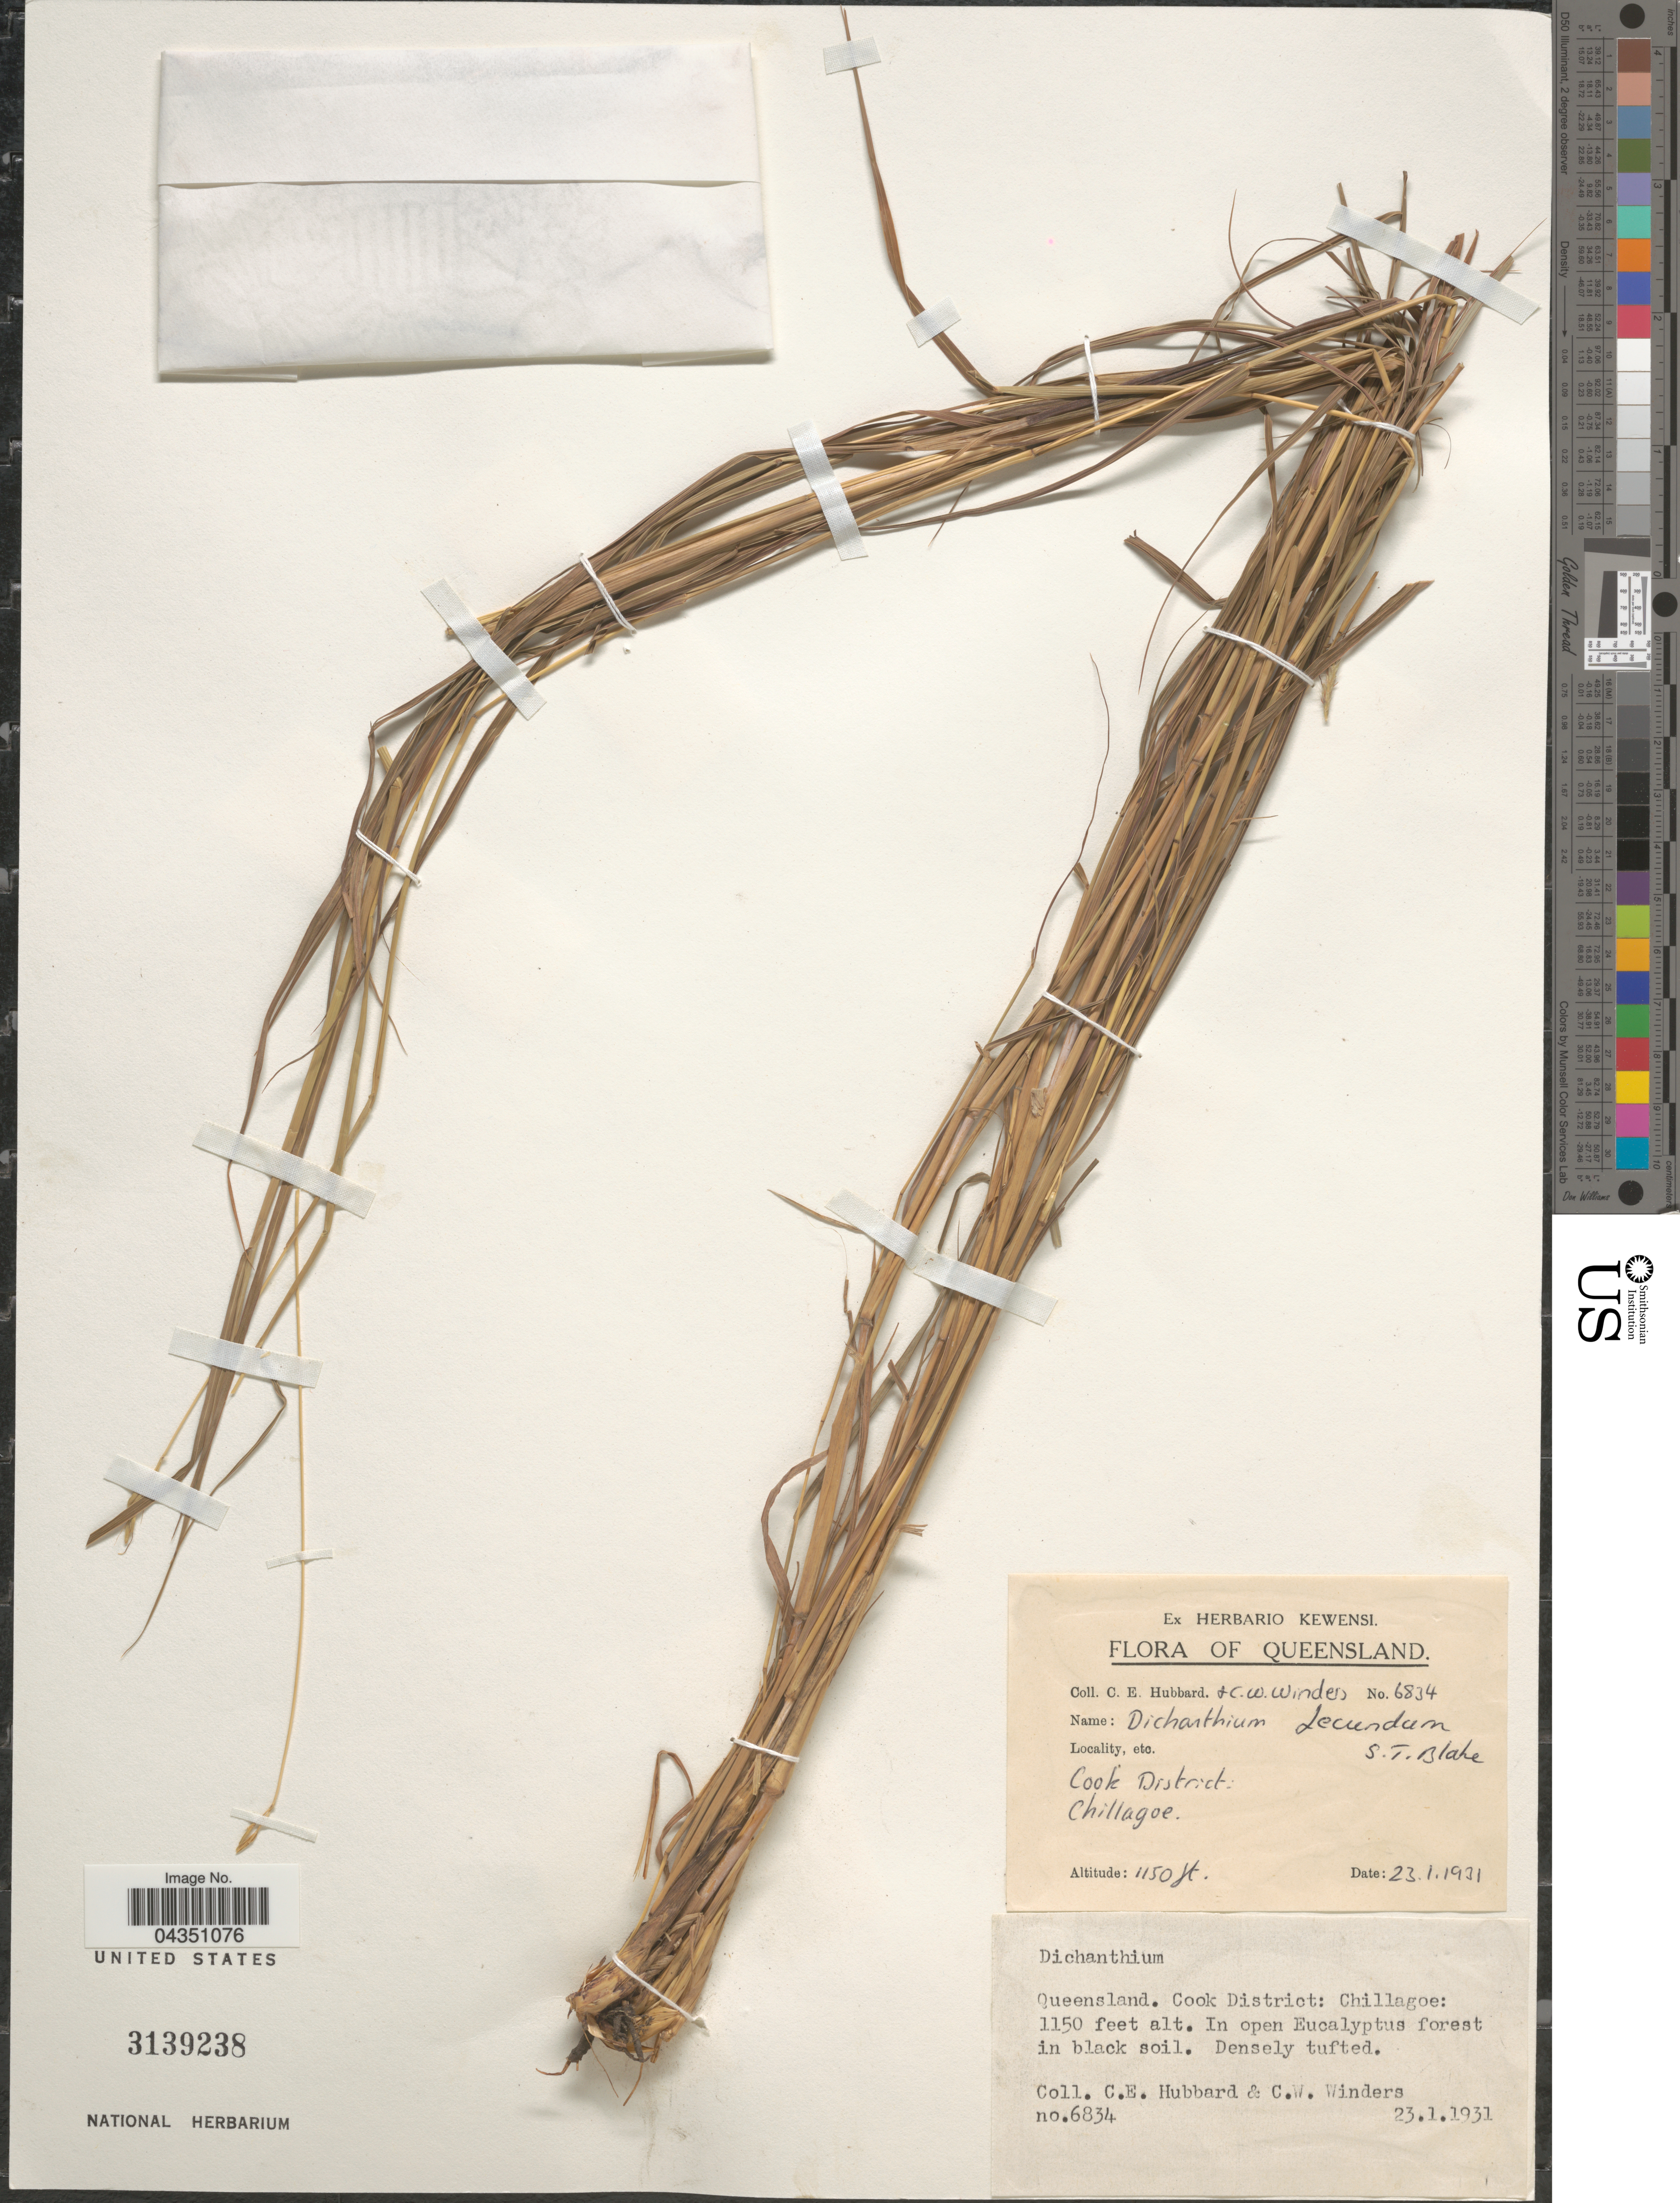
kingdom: Plantae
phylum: Tracheophyta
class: Liliopsida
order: Poales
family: Poaceae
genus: Dichanthium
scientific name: Dichanthium fecundum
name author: S.T. Blake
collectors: C. E. Hubbard & C. Winders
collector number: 6834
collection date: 1931-01-23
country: Australia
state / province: Queensland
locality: Cook District. Chillagoe. In open Eucalyptus forest in black soil.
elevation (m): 351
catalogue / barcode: US 3139238